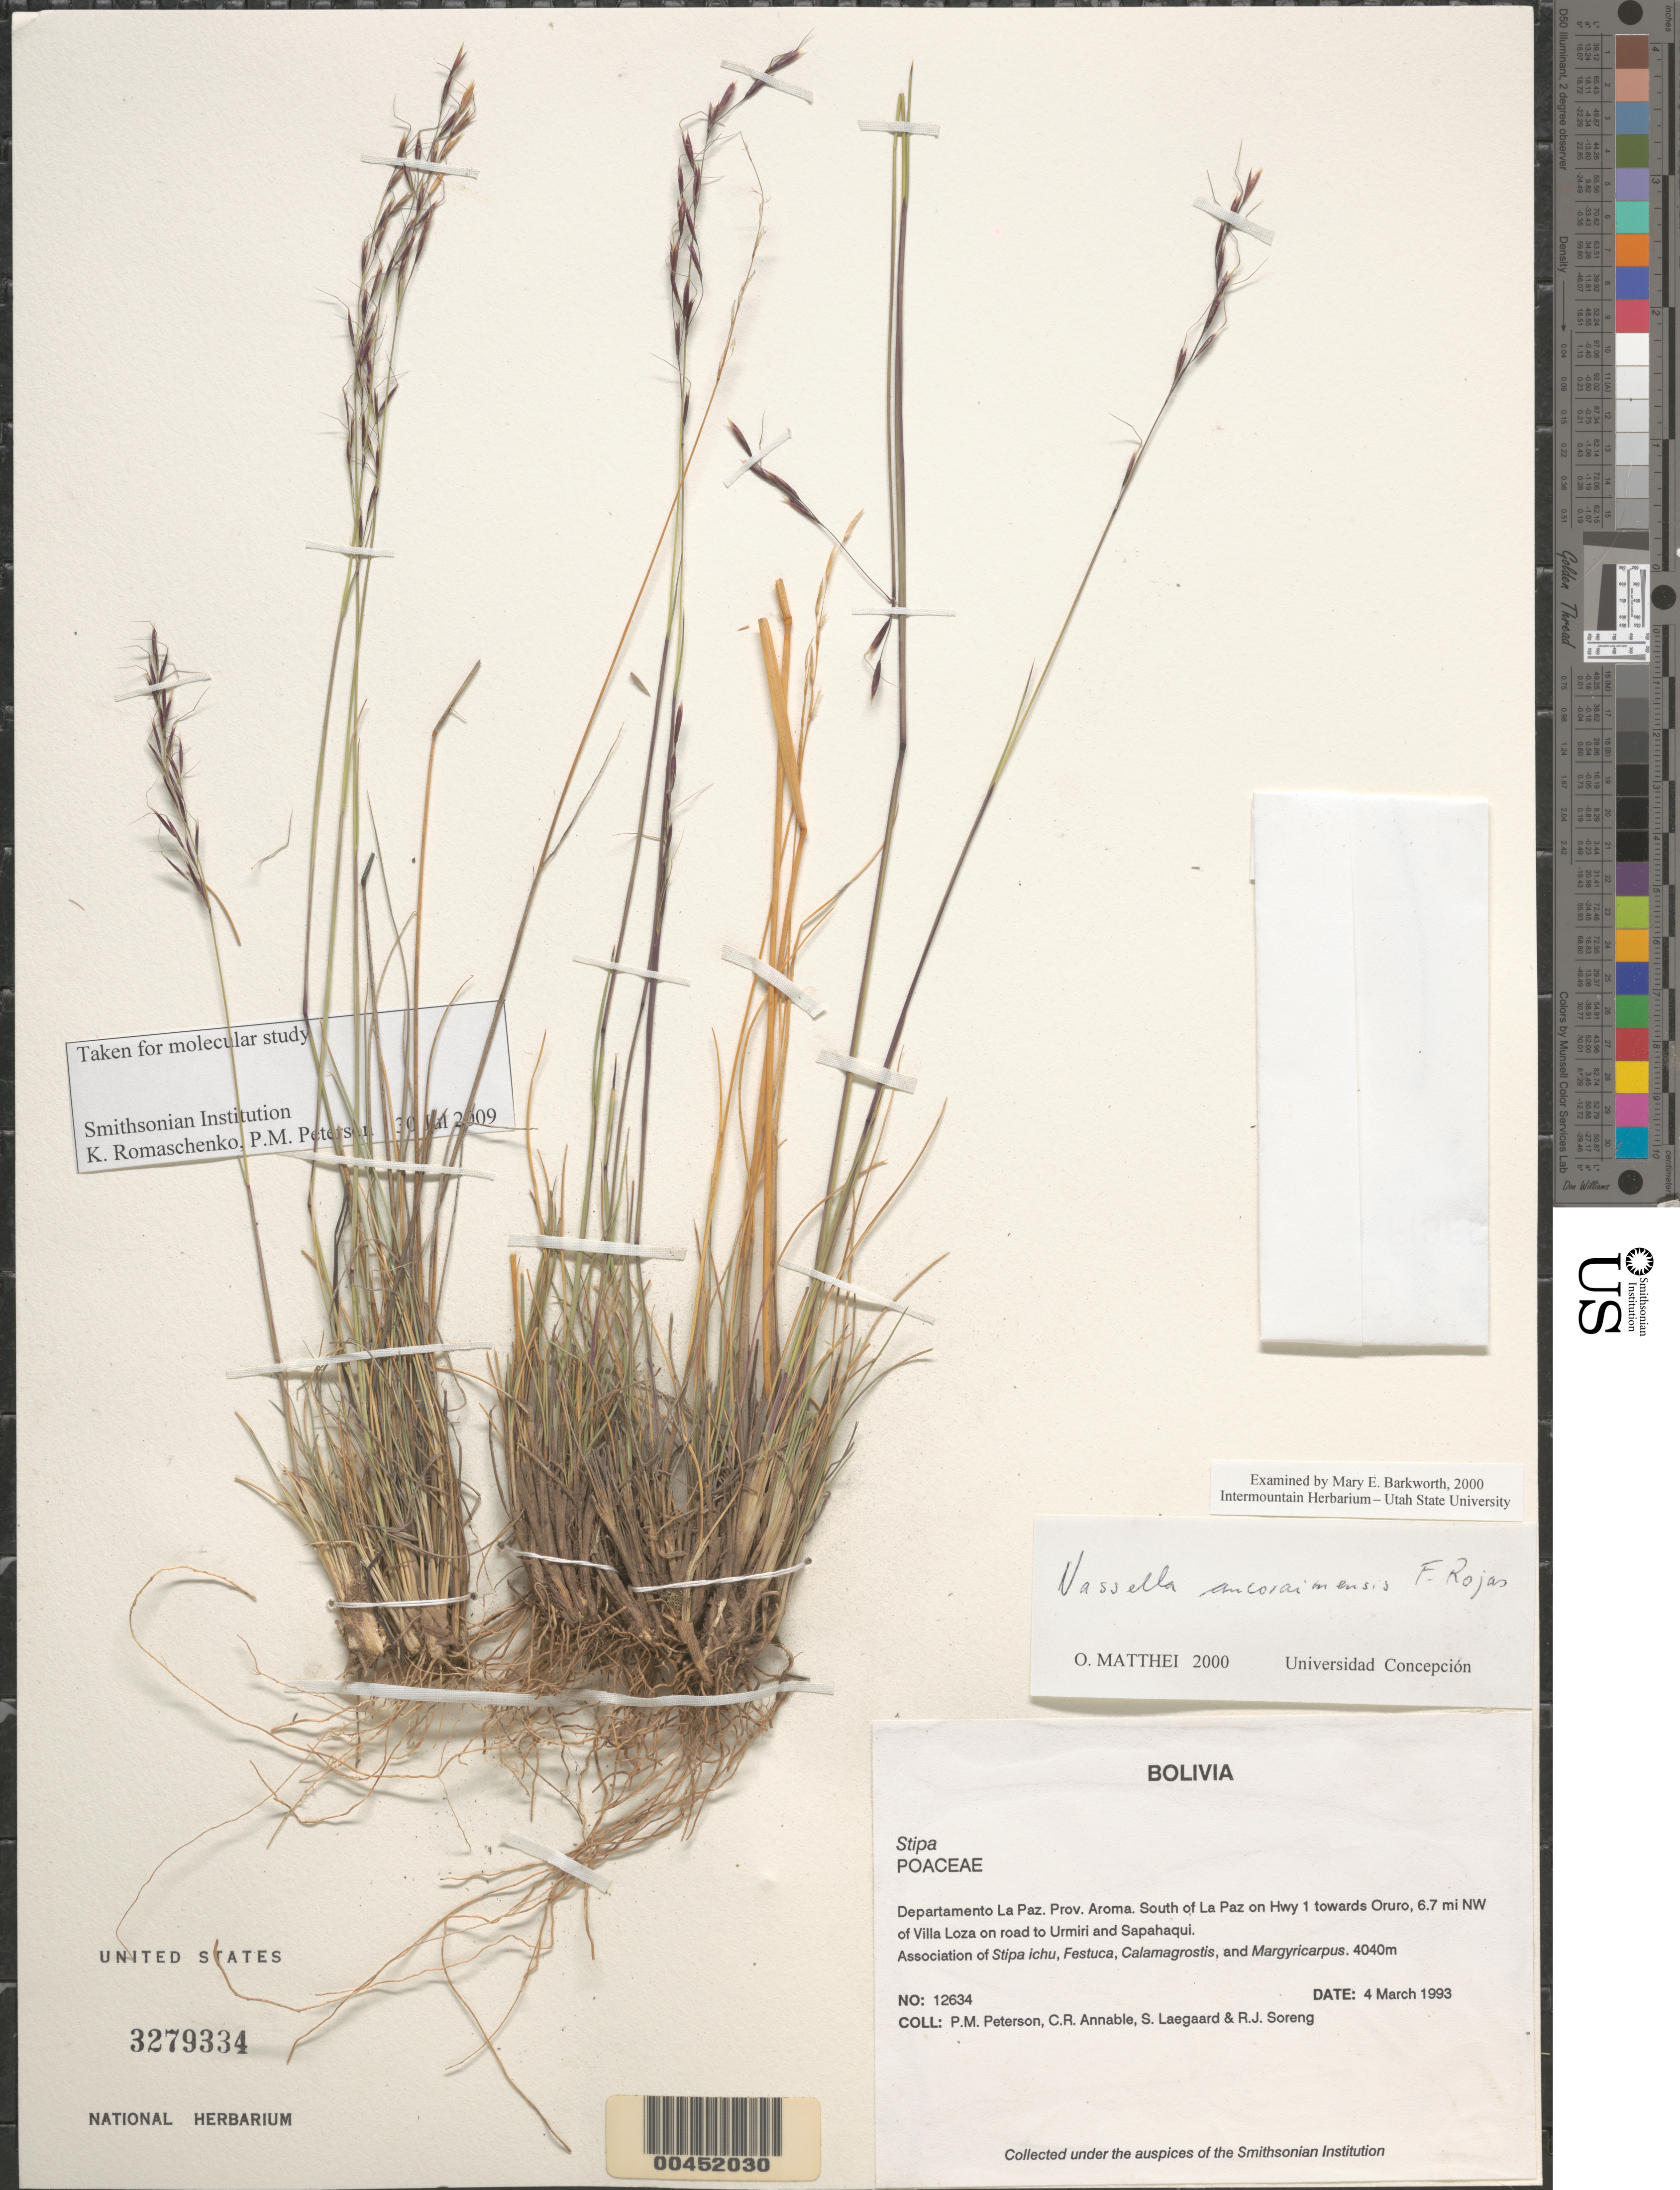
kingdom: Plantae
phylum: Tracheophyta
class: Liliopsida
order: Poales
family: Poaceae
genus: Stipa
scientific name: Stipa sp.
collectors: P. M. Peterson, C. R. Annable, S. Lægaard & R. J. Soreng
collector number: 12634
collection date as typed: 04 Mar 1993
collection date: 1993-03-04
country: Bolivia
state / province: La Paz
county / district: Aroma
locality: South of La Paz on Hwy 1 towards Oruro, 6.7 mi NW of Villa Loza on road to Urmiri and Sapahaqui.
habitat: Association of Stipa ichu, Festuca, Calamagrostis, and Margyricarpus.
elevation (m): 4040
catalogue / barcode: US 3279334